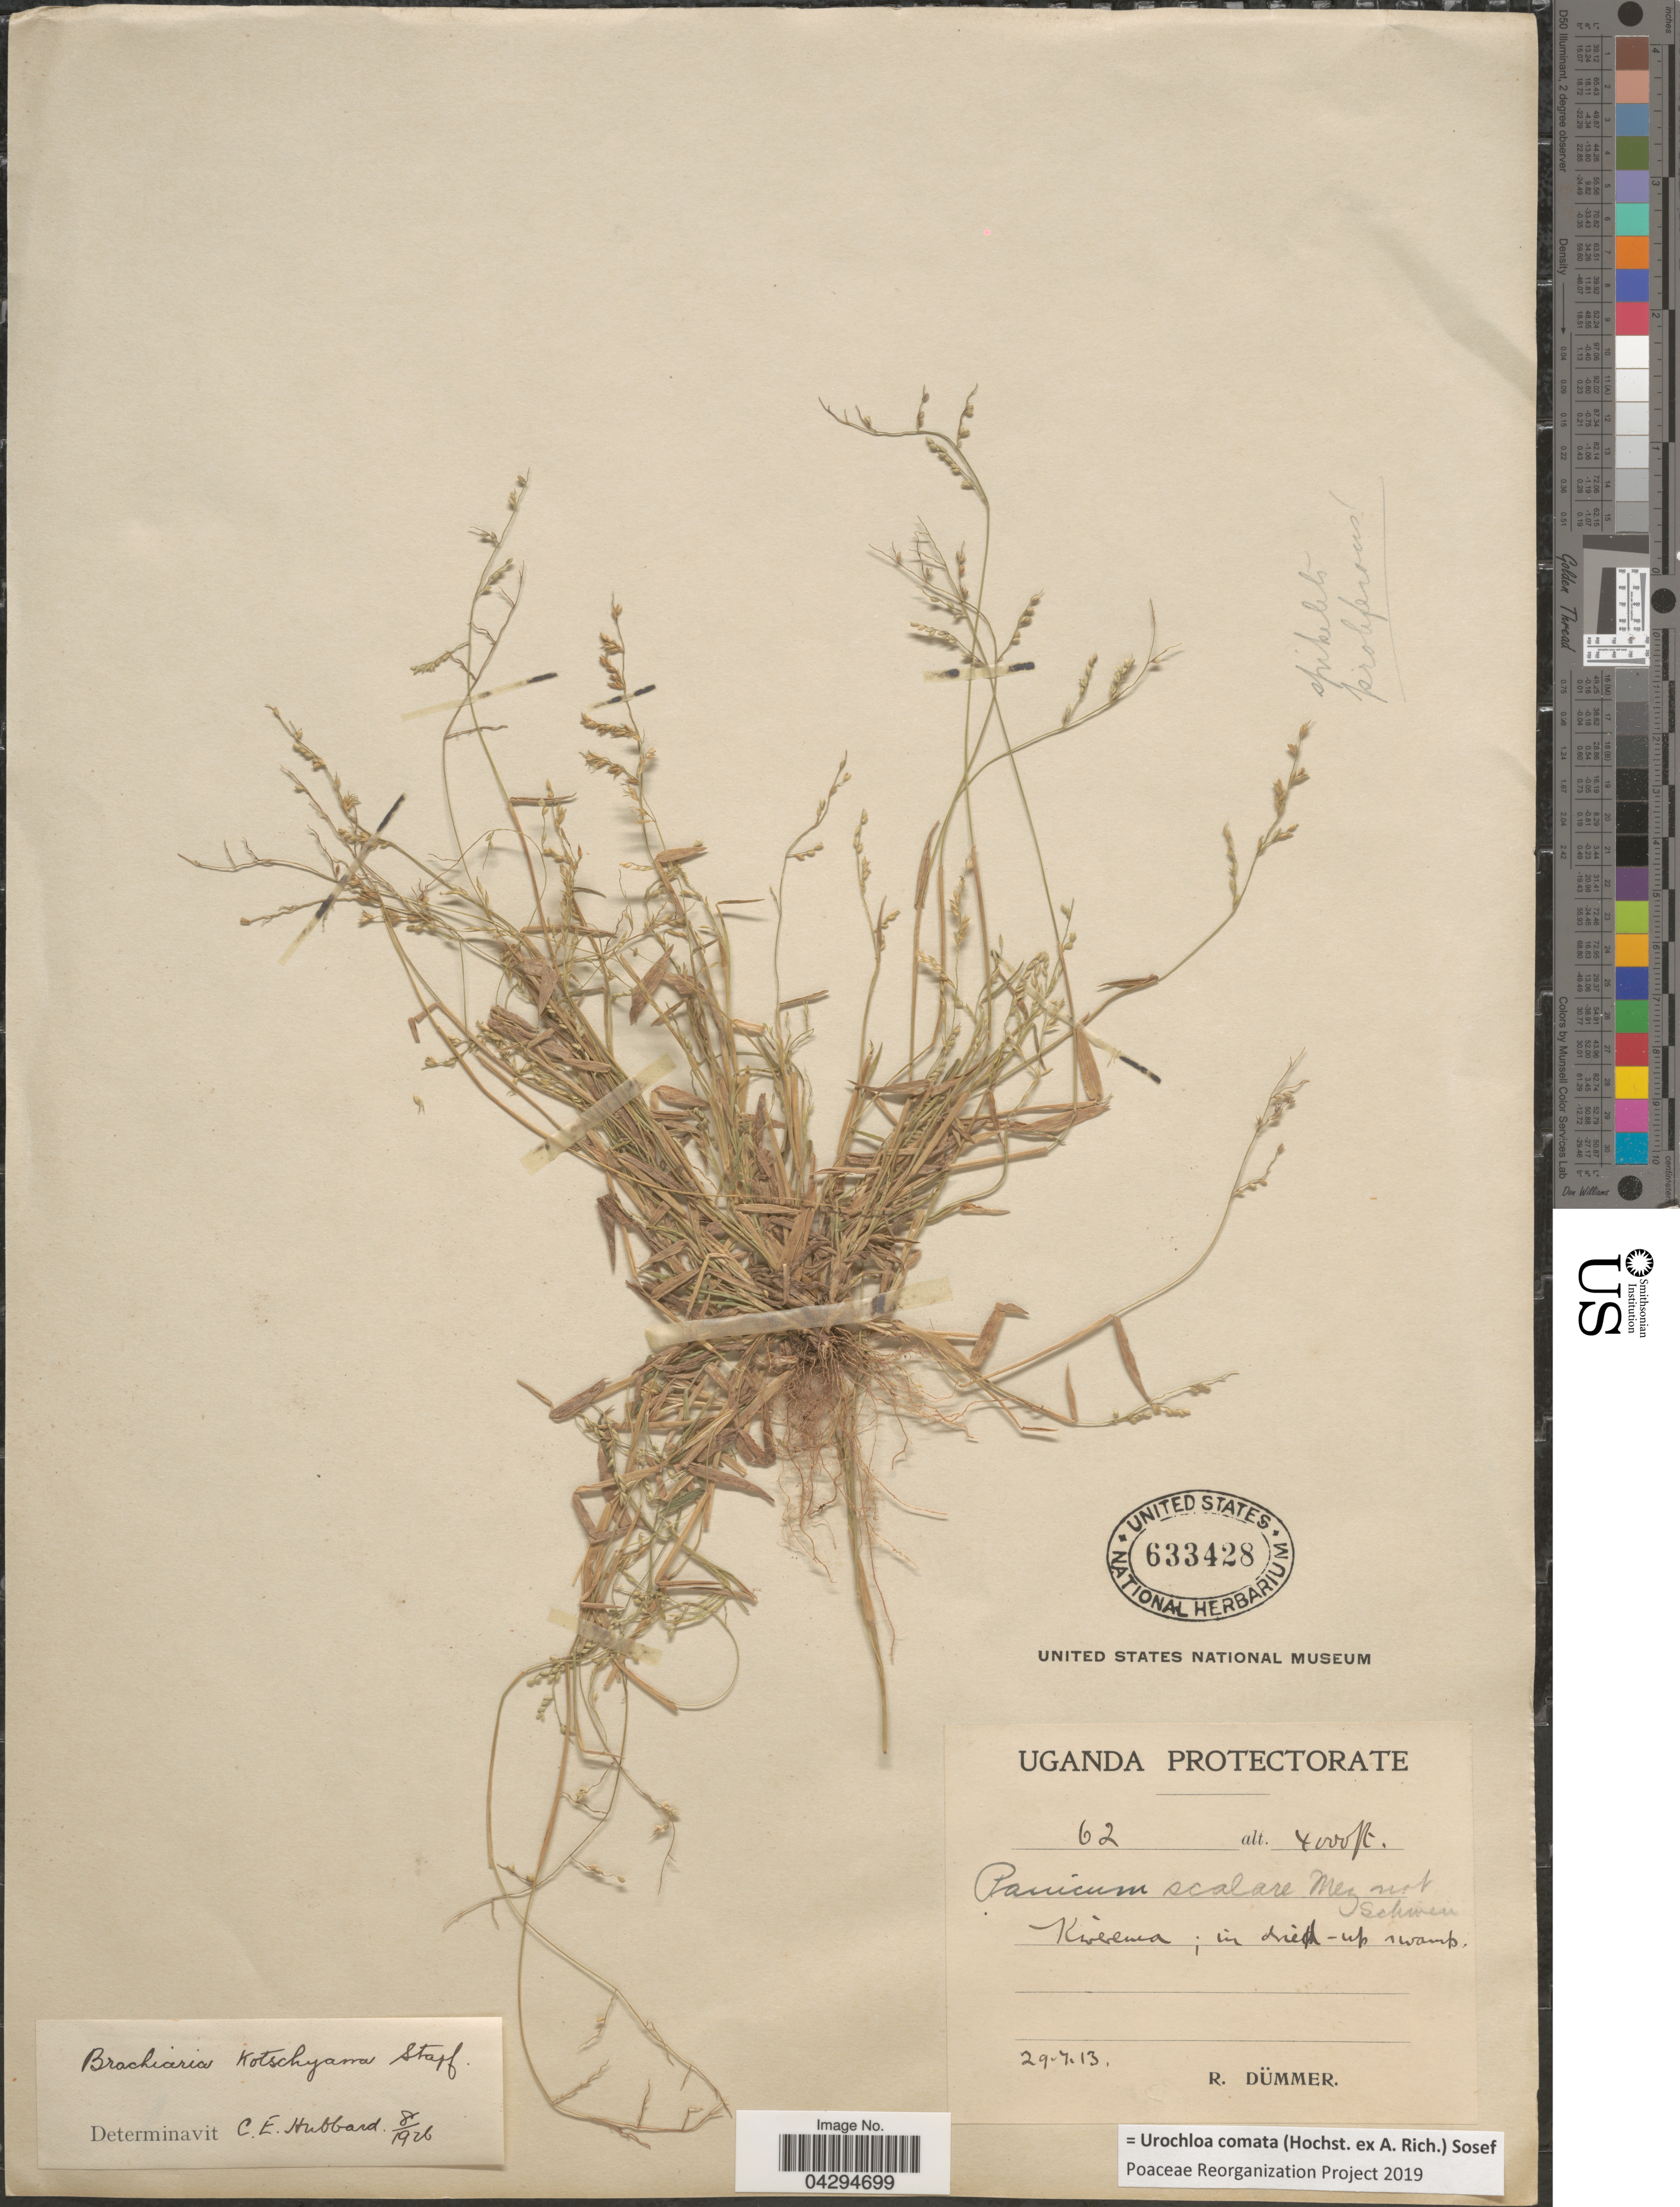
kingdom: Plantae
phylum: Tracheophyta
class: Liliopsida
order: Poales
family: Poaceae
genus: Urochloa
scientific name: Urochloa comata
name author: (Hochst. ex A. Rich.) Sosef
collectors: R. A. Dümmer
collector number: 62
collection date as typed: Transcribed d/m/y: 29/7/13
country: Uganda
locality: [illegible text]; in driedup swamp.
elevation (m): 1219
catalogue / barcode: US 633428